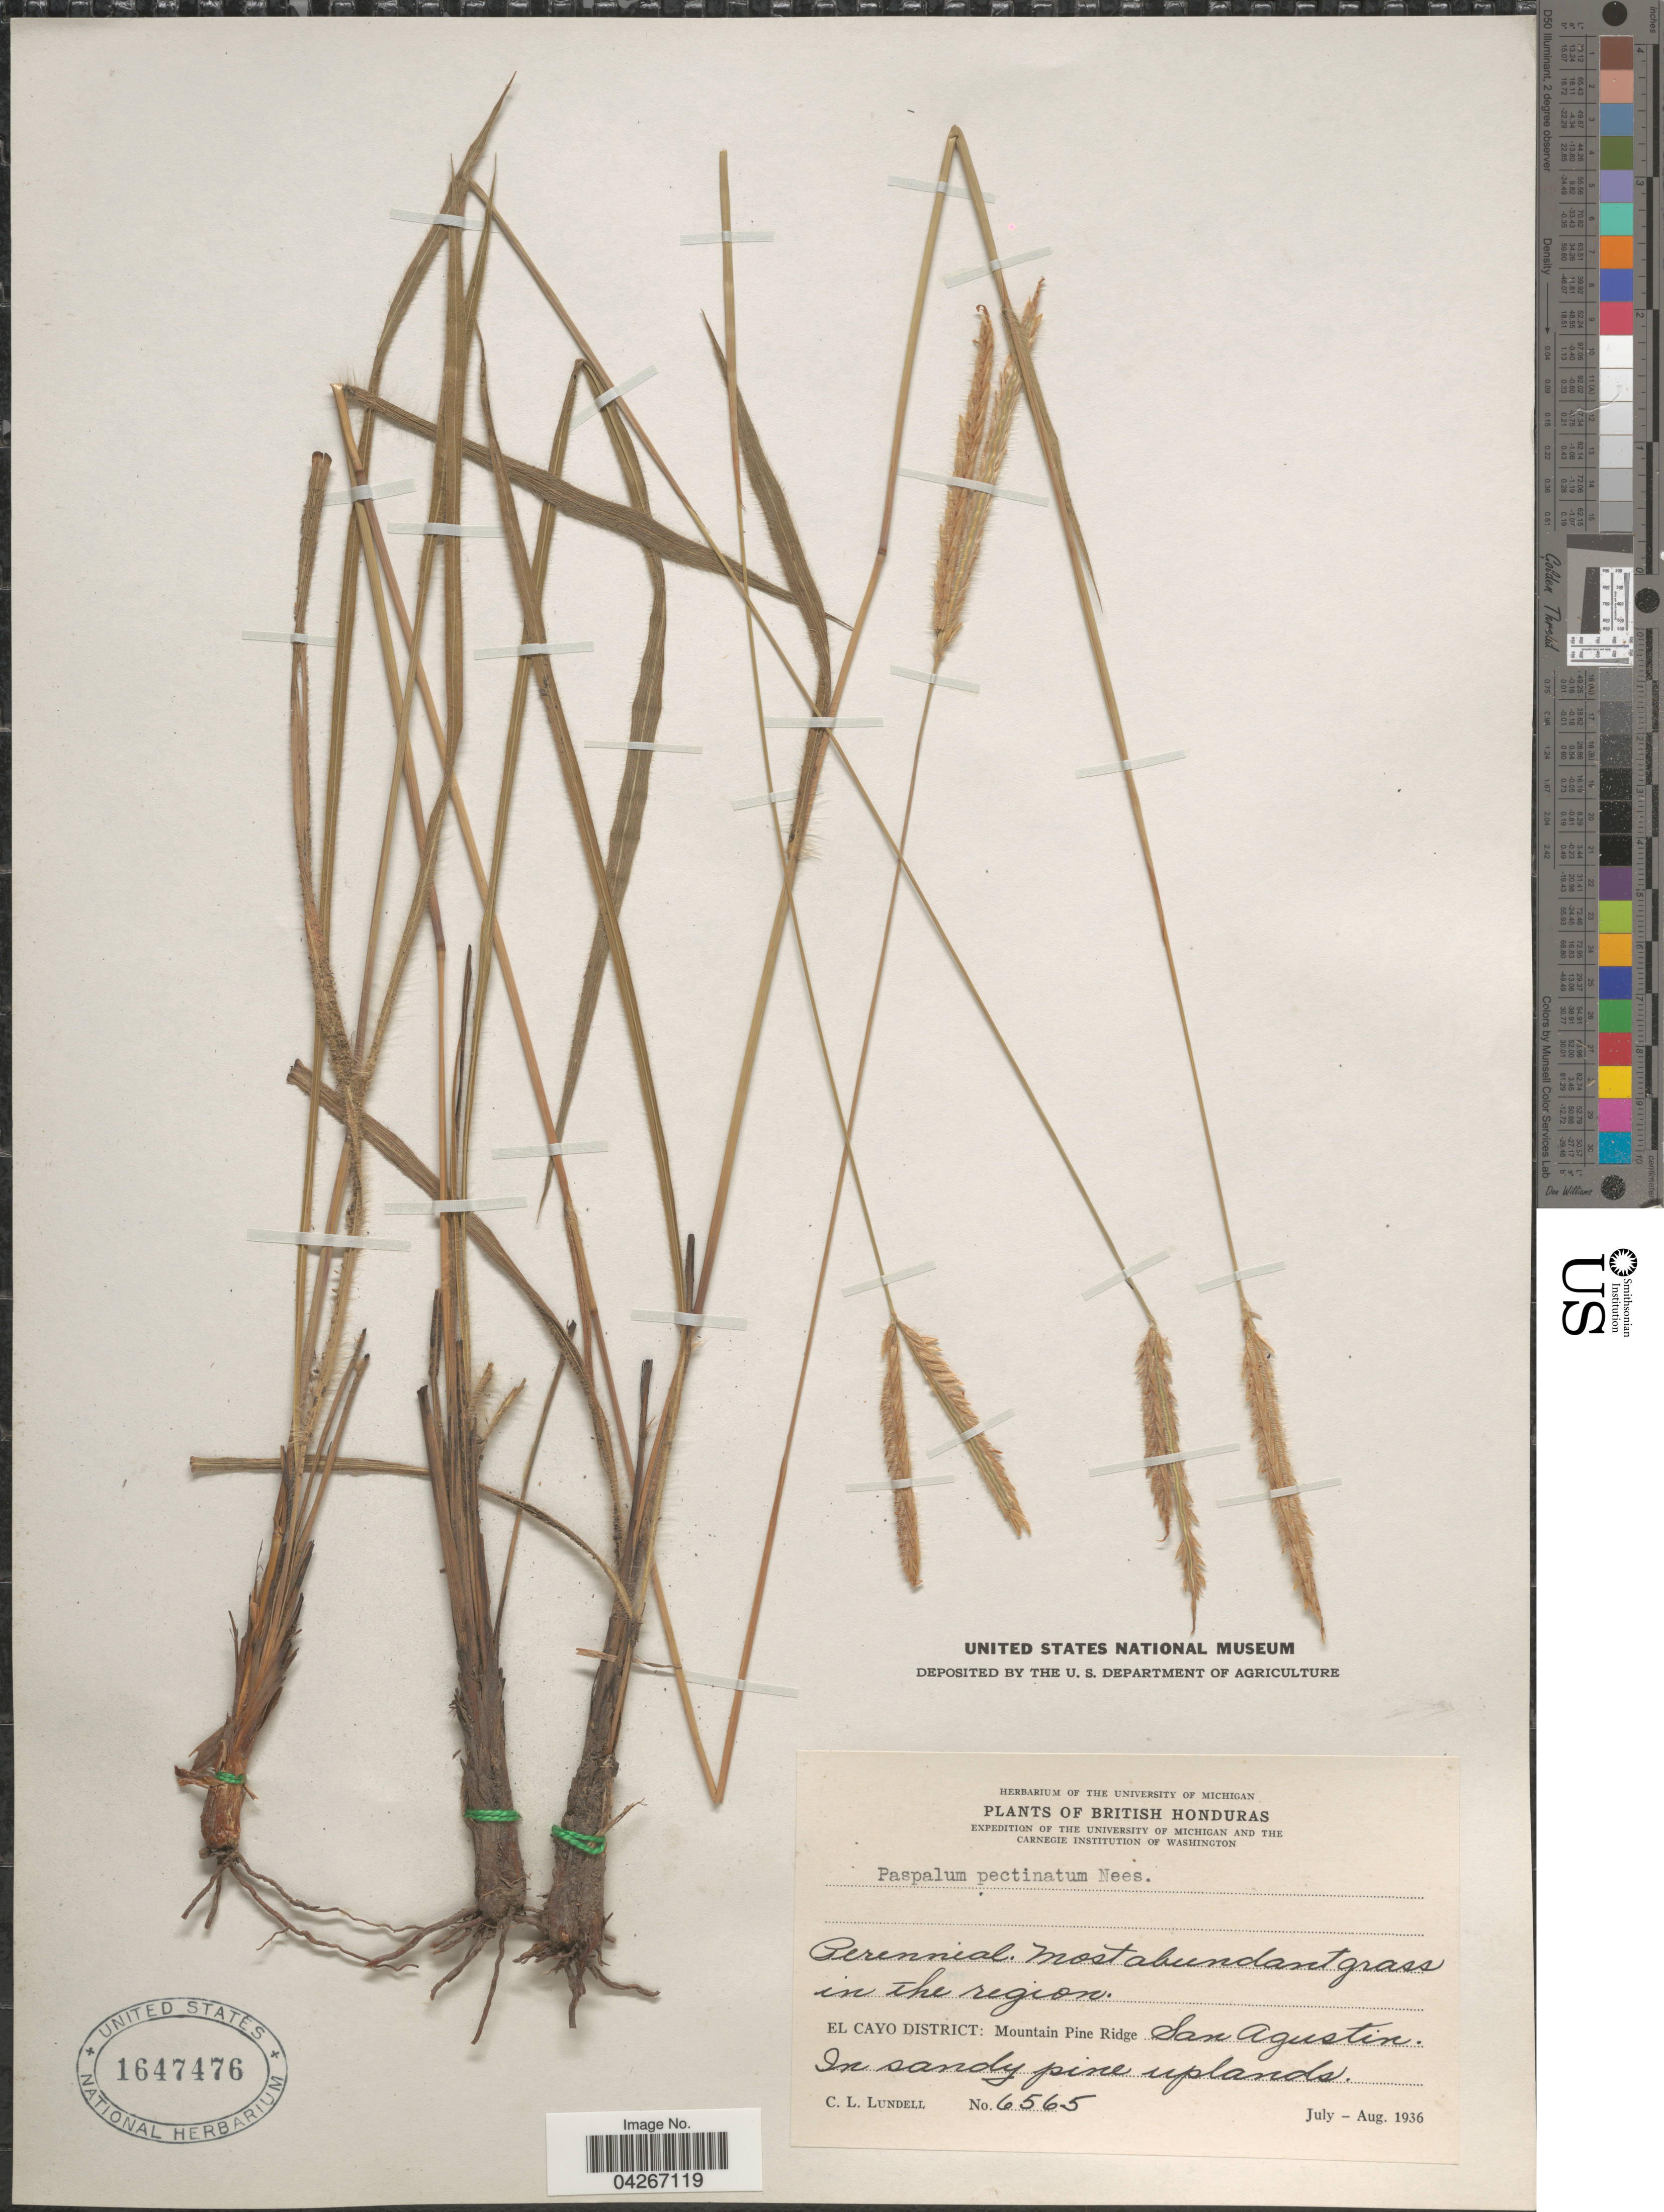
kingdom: Plantae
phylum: Tracheophyta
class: Liliopsida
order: Poales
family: Poaceae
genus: Paspalum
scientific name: Paspalum pectinatum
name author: Nees ex Trin.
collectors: C. L. Lundell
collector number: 6565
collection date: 1936-07/1936-08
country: Belize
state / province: Cayo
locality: British Honduras. Expedition Of The University Of Michigan And The Carnegie Institution Of Washington. El Cayo District: Mountain Pine Ridge. San Agustin. In sandy pine uplands.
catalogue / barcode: US 1647475